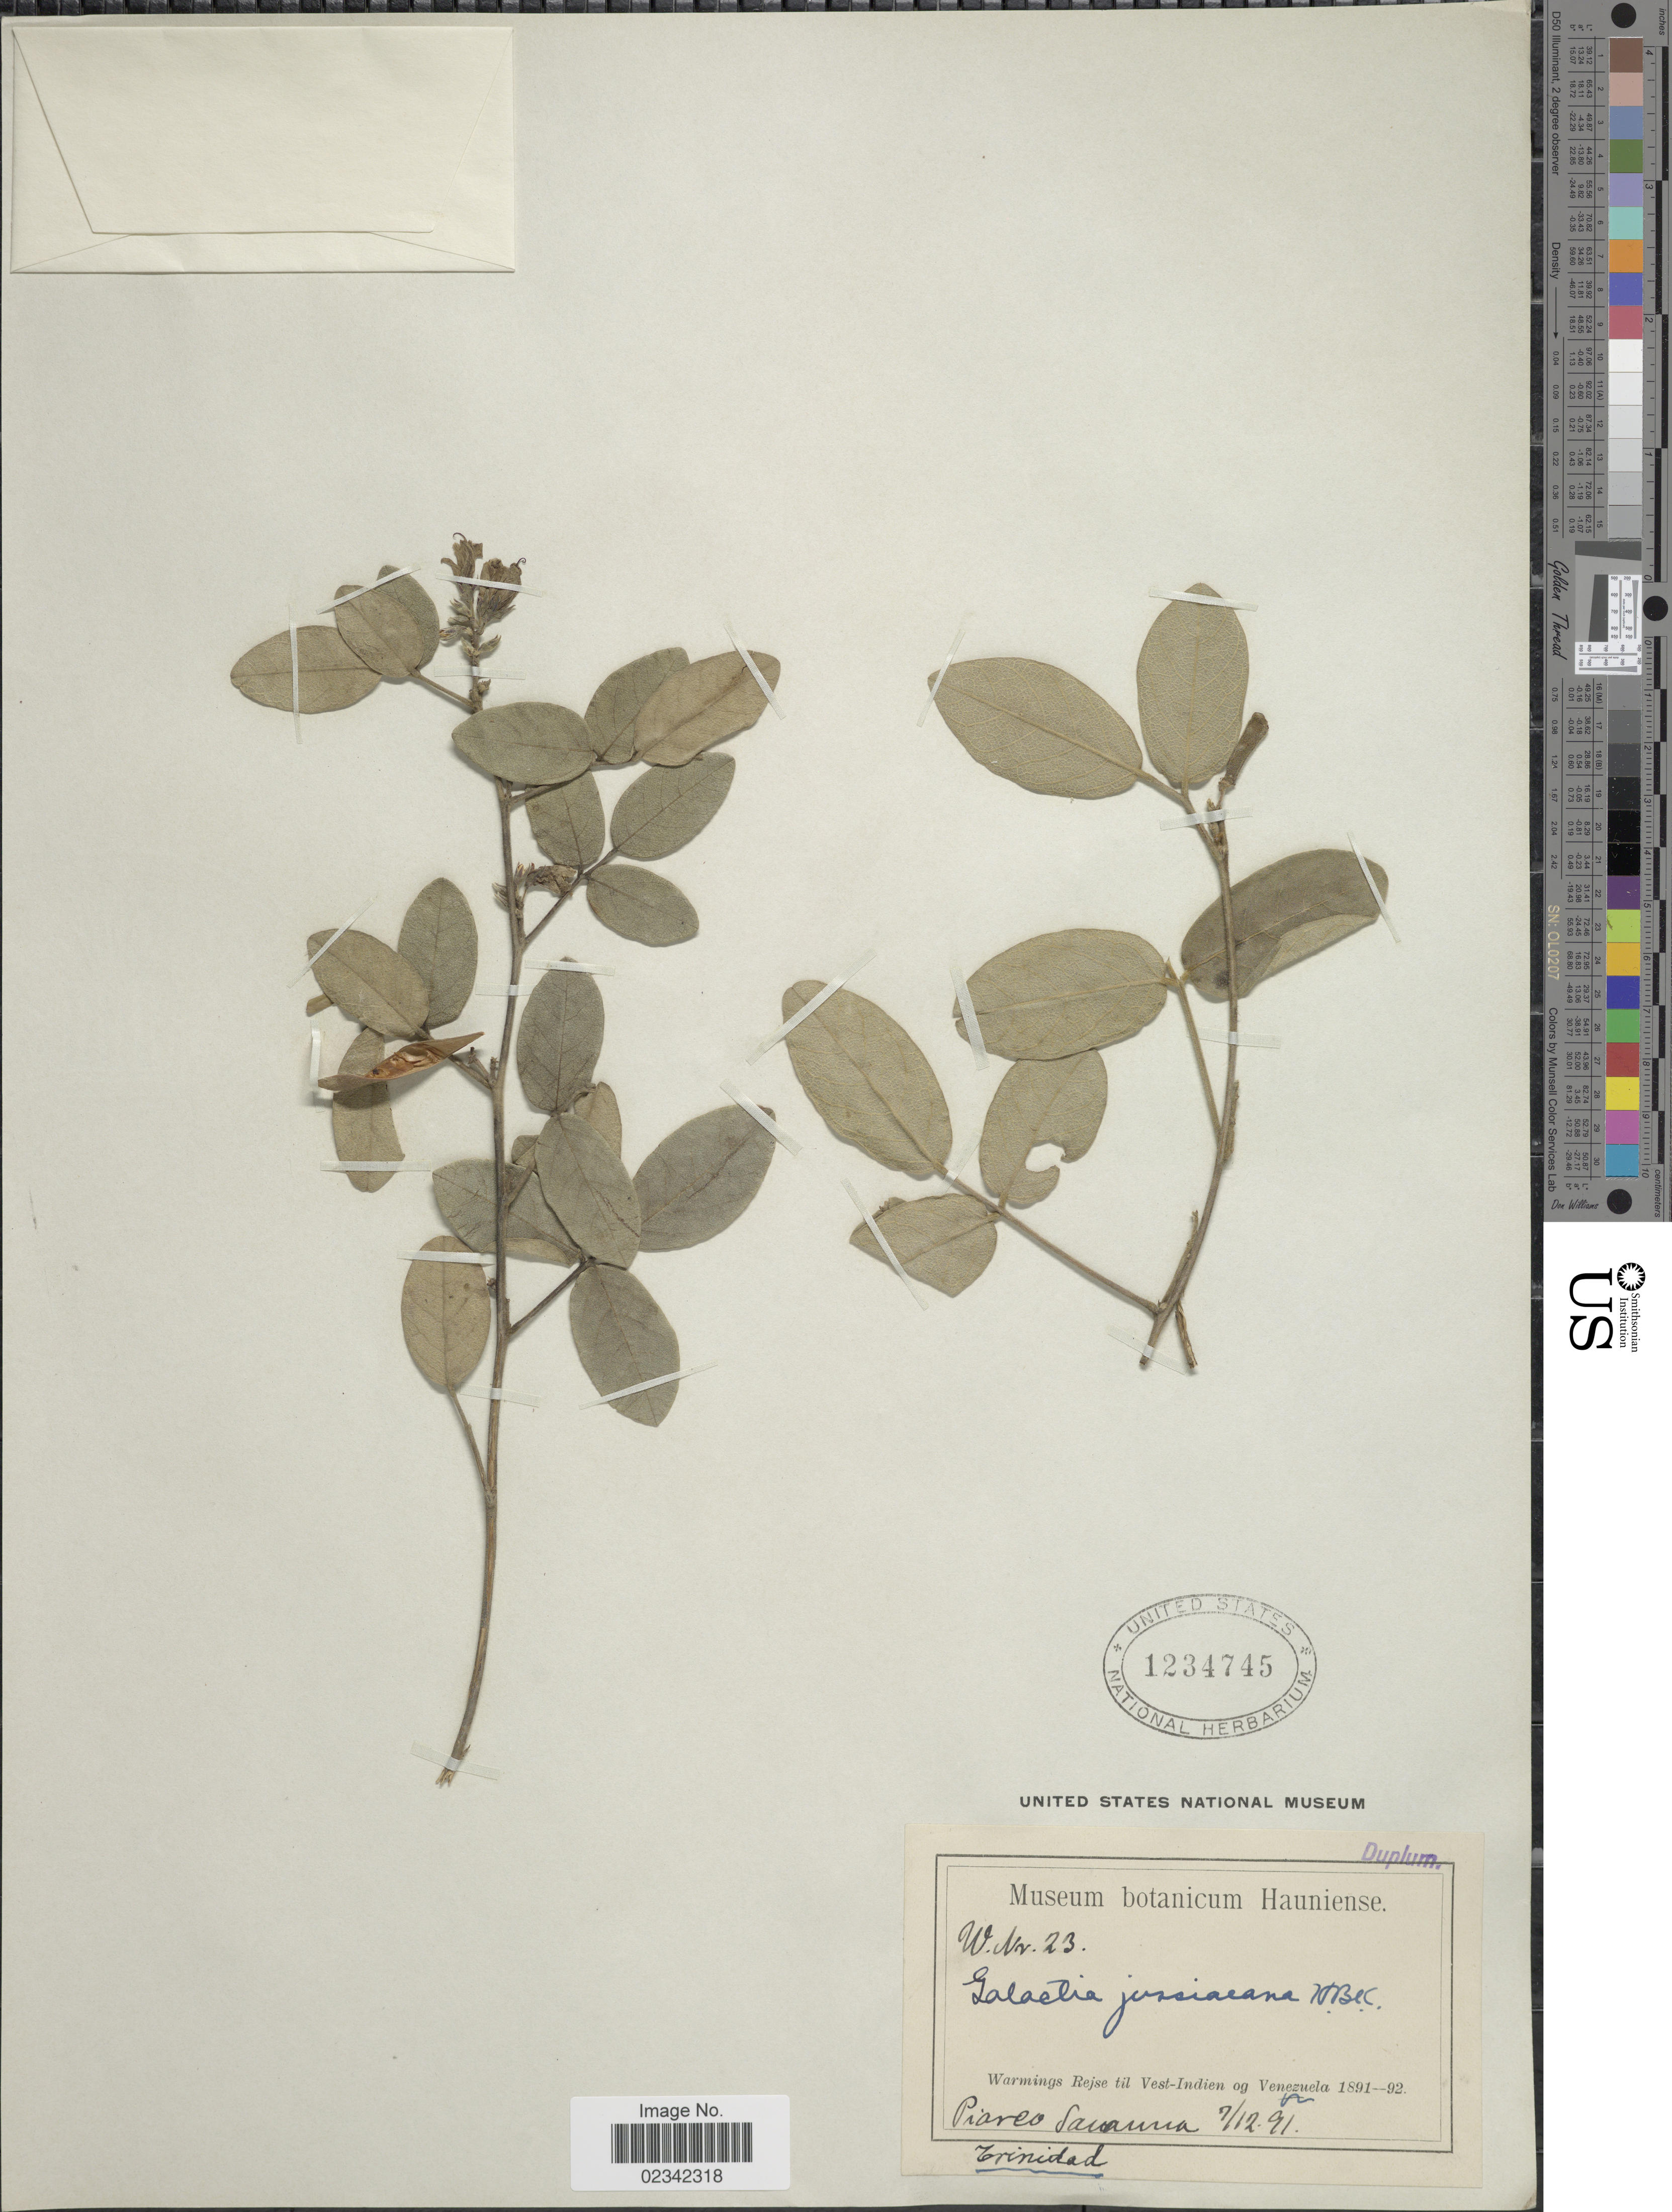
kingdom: Plantae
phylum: Tracheophyta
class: Magnoliopsida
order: Fabales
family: Fabaceae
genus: Galactia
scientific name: Galactia jussiaeana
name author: Kunth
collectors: -. Warmings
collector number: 23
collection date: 1891-12-07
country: Trinidad and Tobago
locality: Piarco Savanna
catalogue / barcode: US 1234745